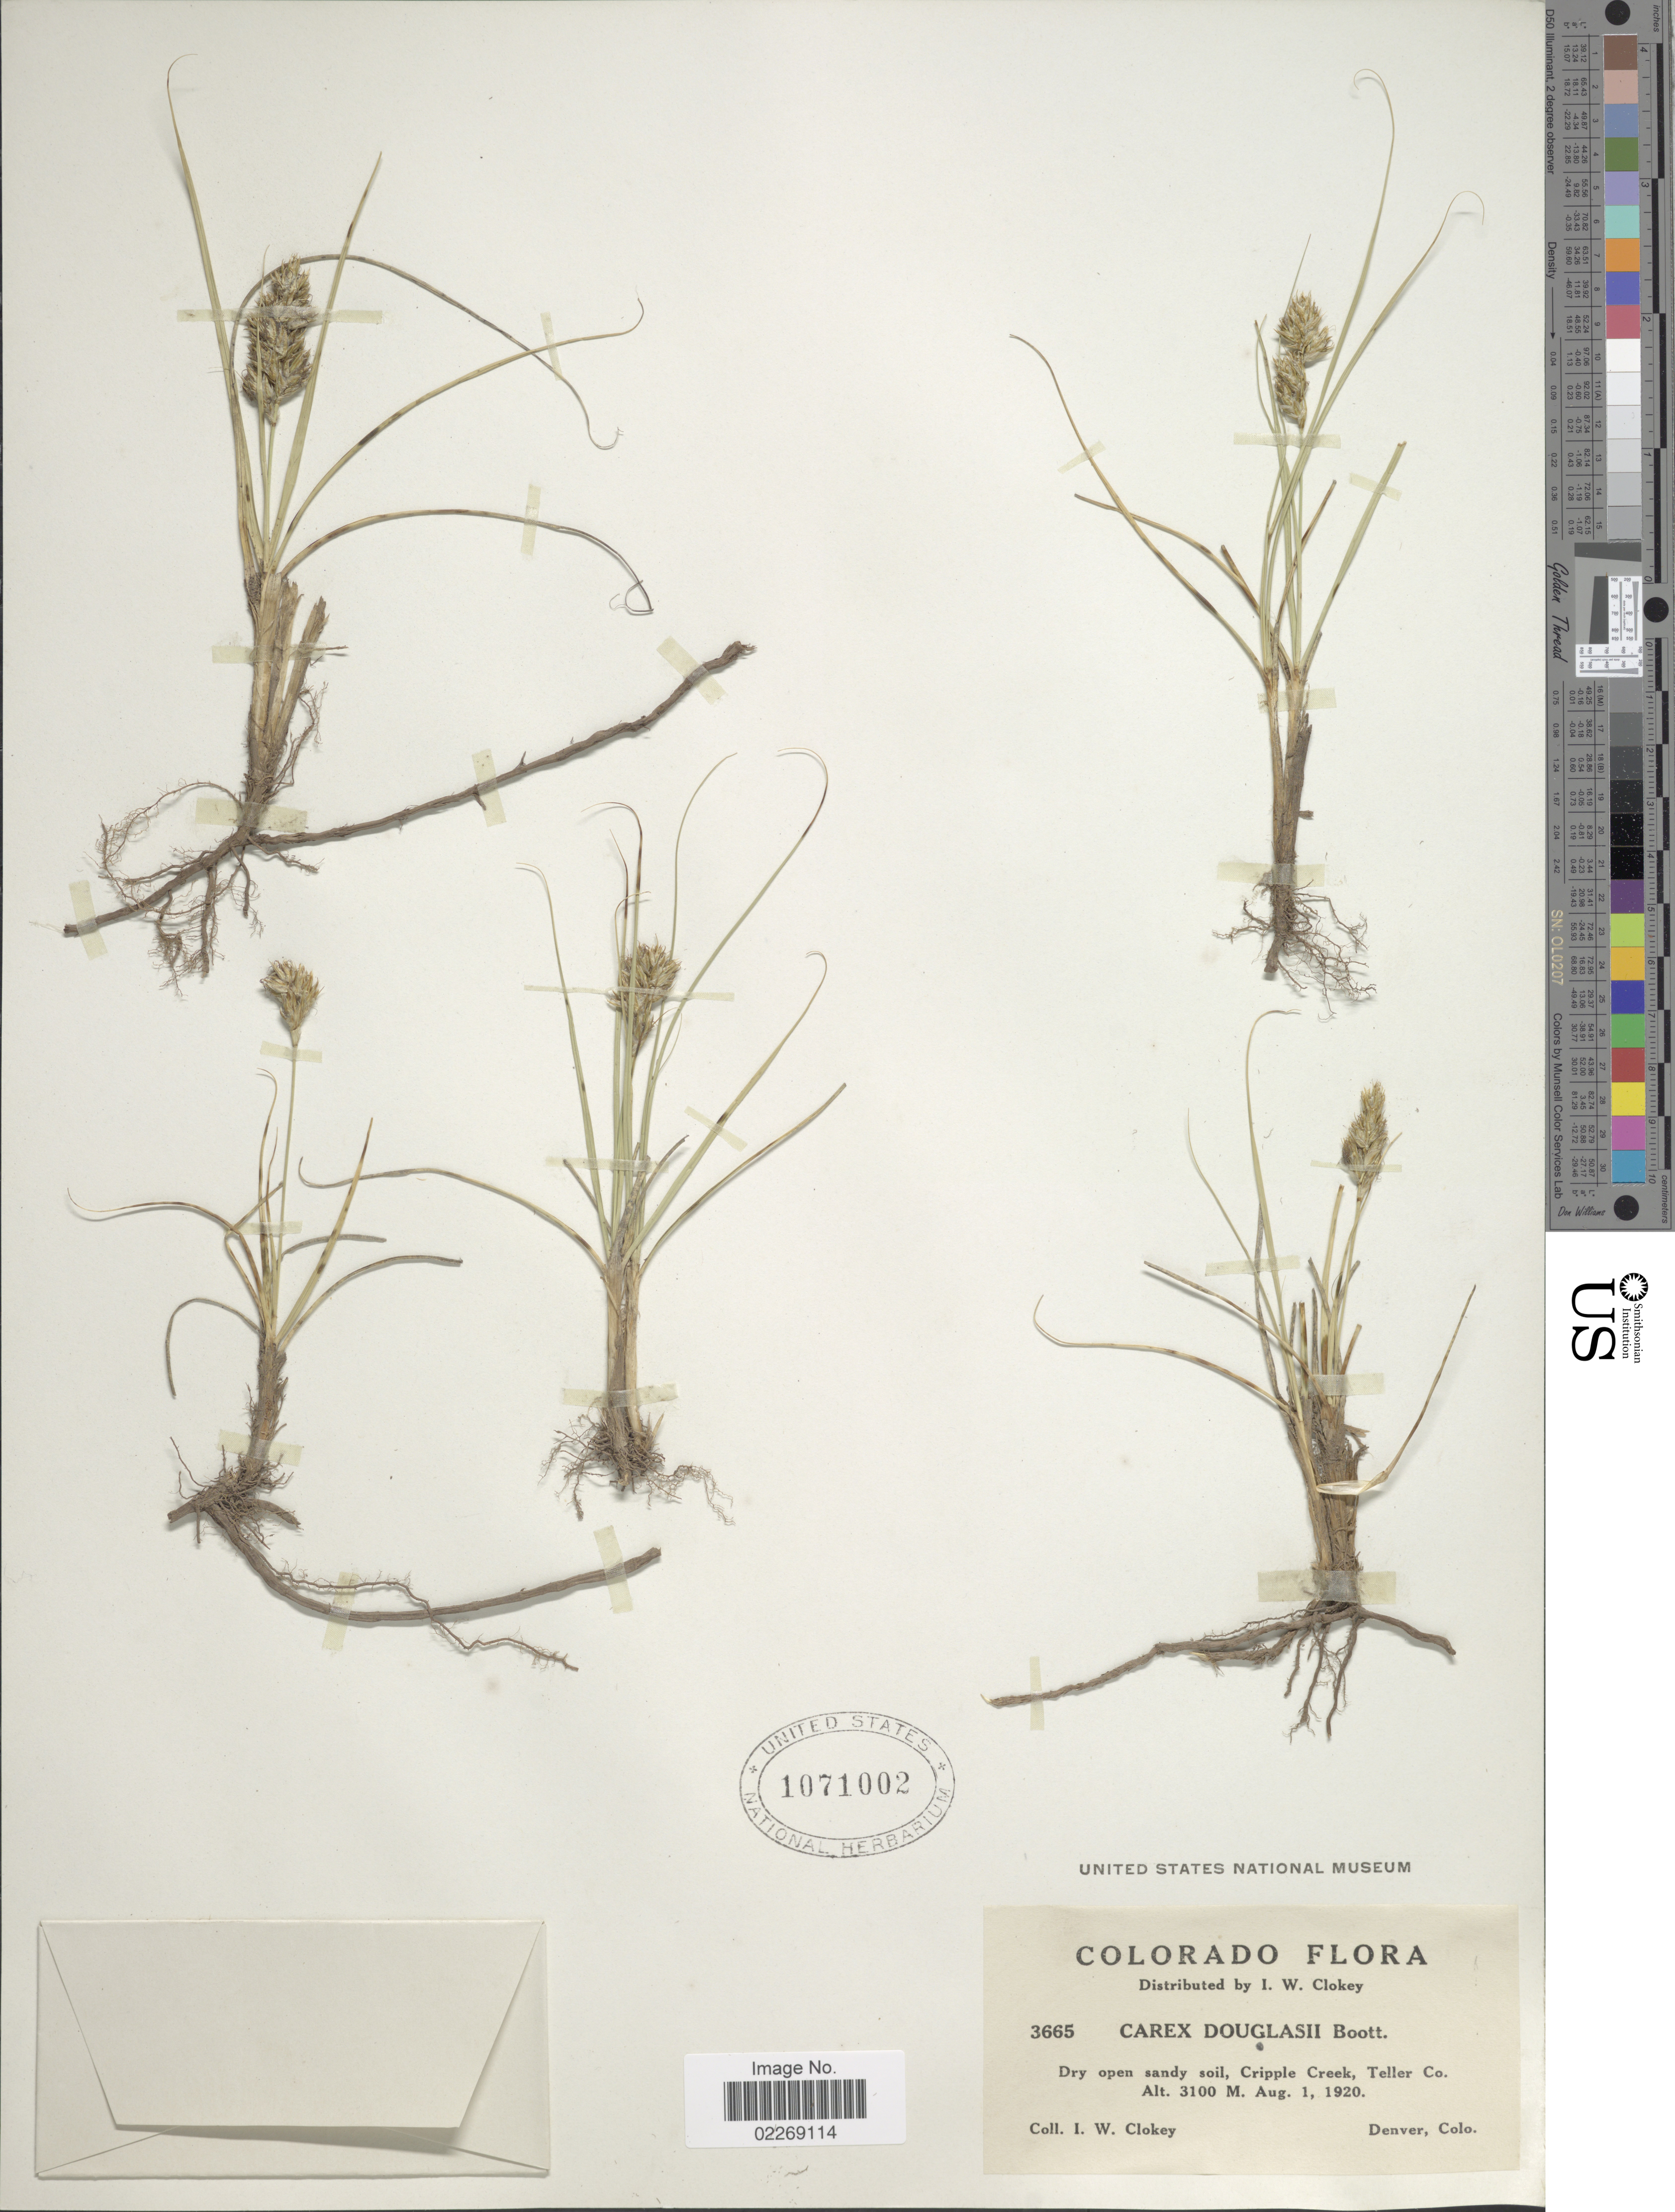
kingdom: Plantae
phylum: Tracheophyta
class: Liliopsida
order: Poales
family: Cyperaceae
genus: Carex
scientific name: Carex douglasii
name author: Boott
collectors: I. W. Clokey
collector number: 3665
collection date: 1920-08-01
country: United States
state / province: Colorado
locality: Cripple Creek, Teller Co.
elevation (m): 3100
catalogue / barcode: US 1071002